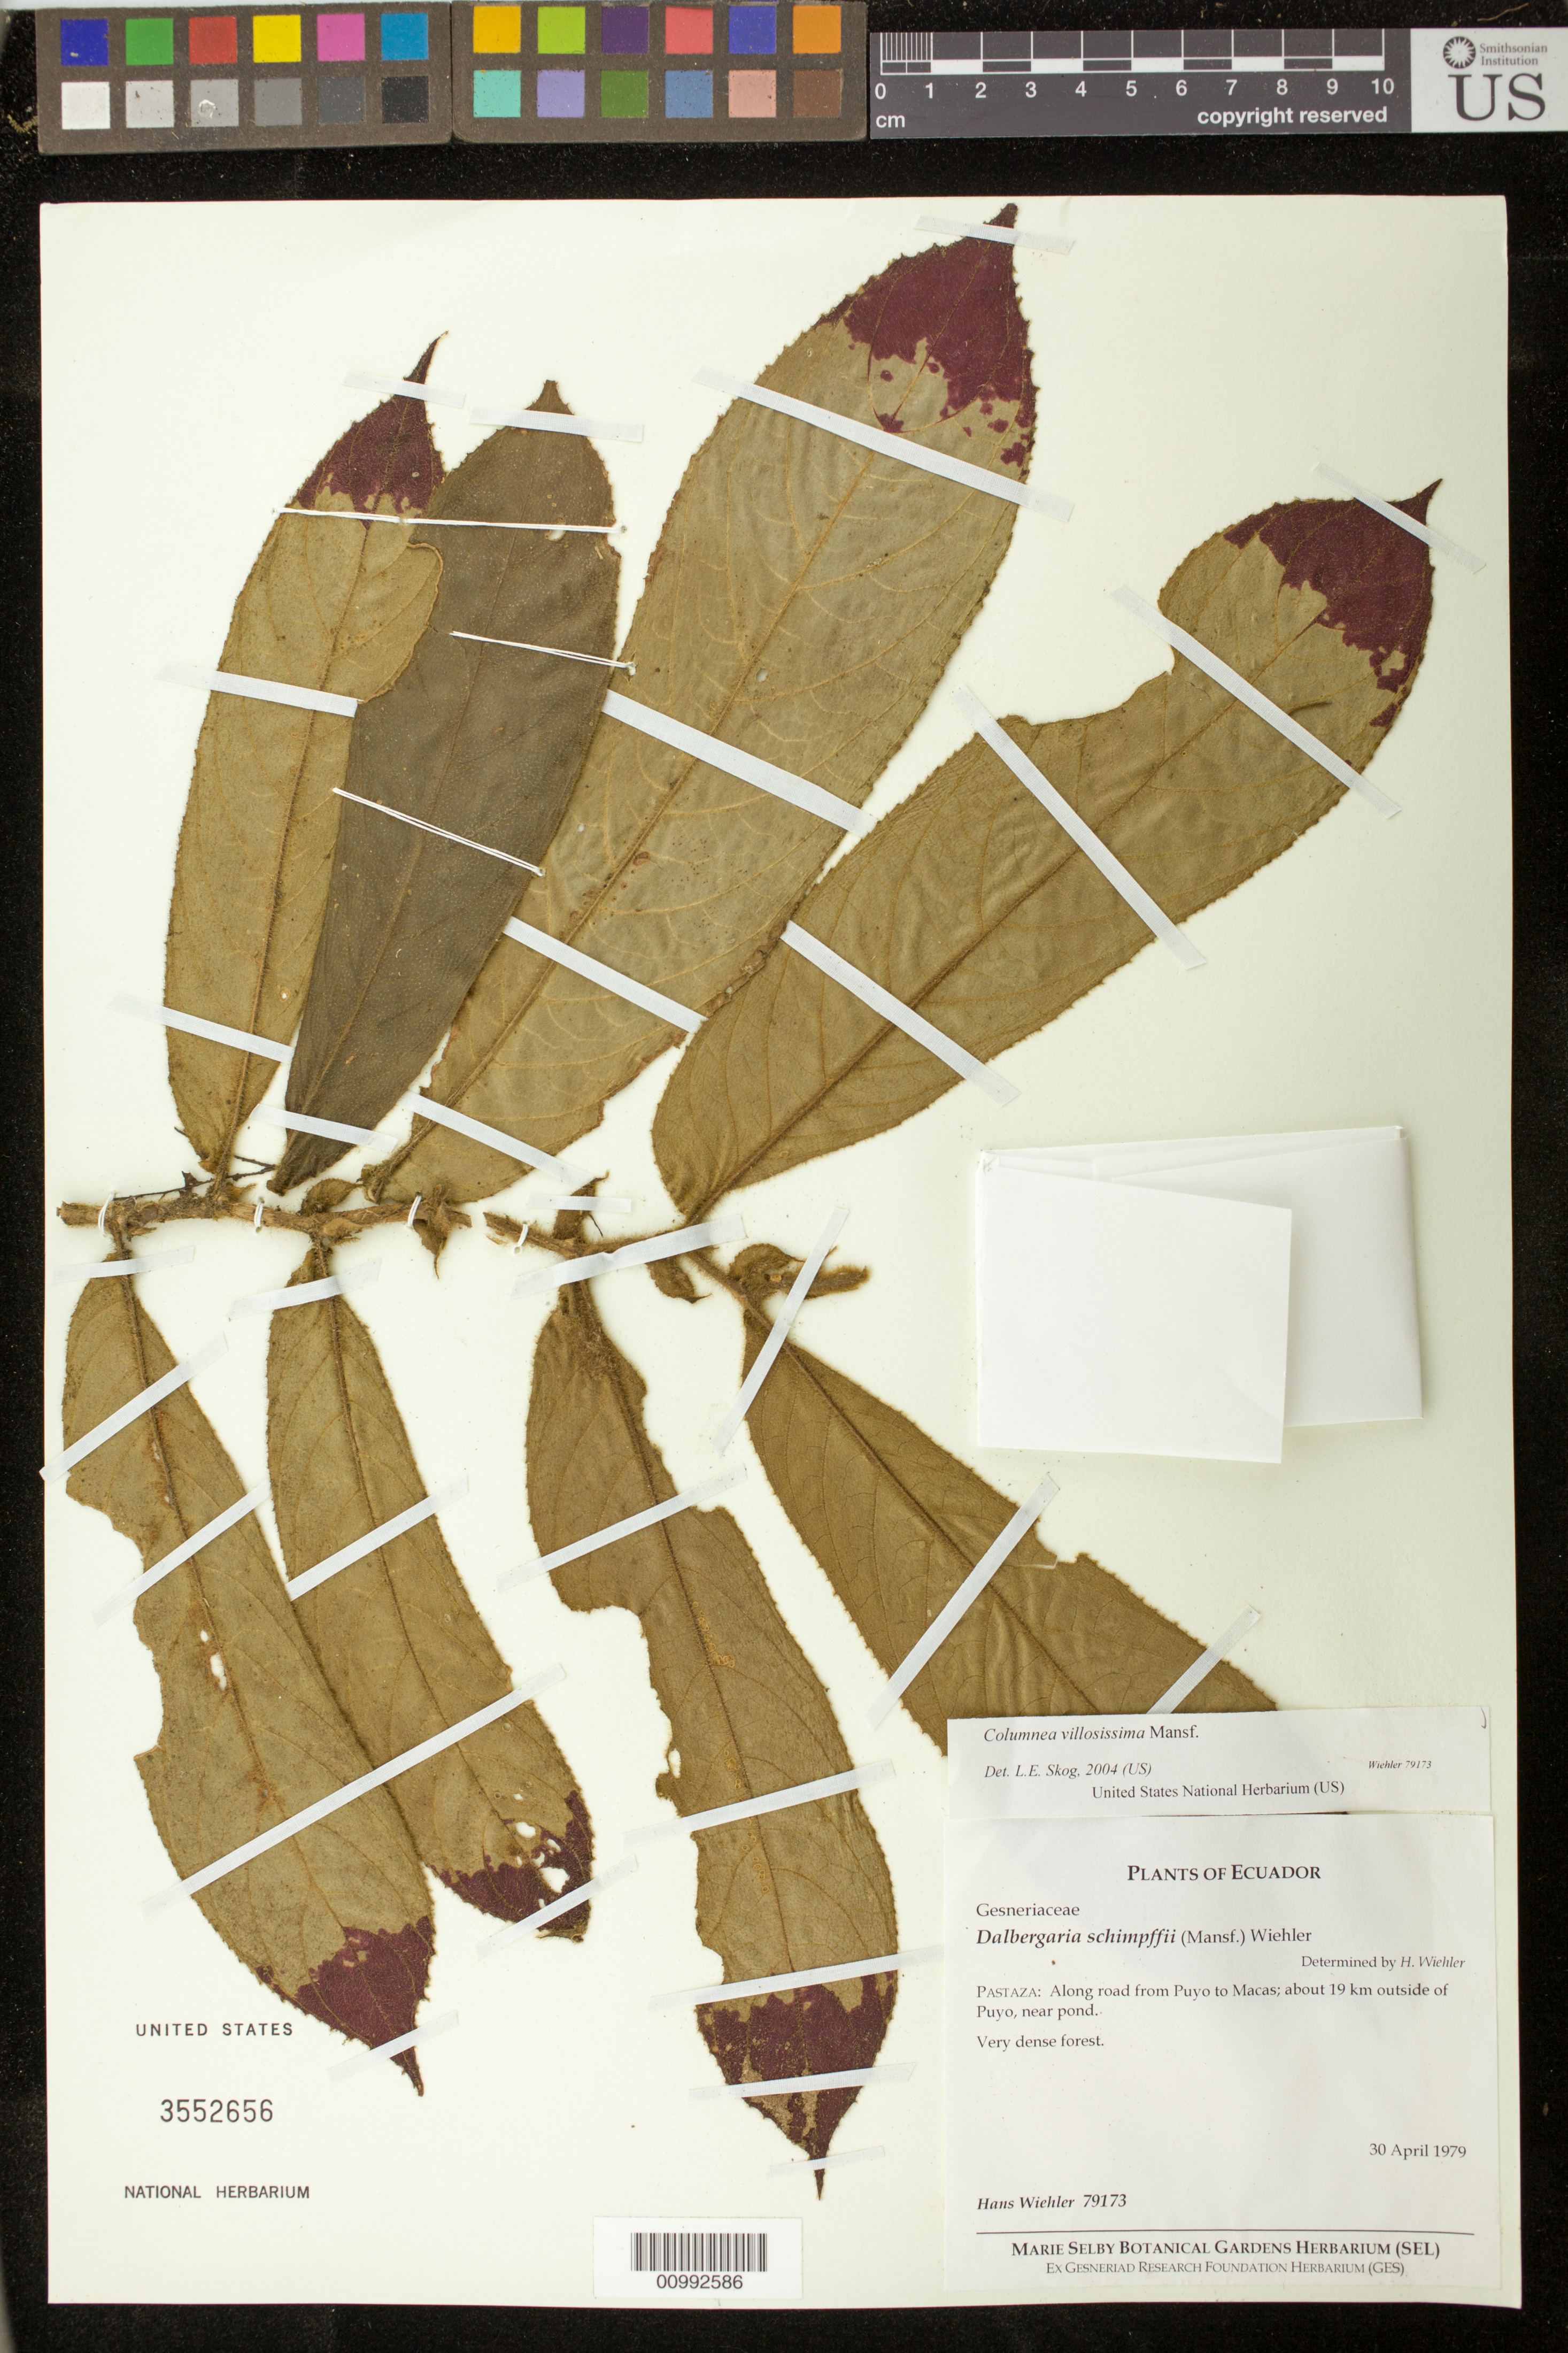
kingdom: Plantae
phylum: Tracheophyta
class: Magnoliopsida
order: Lamiales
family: Gesneriaceae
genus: Columnea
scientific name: Columnea villosissima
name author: Mansf.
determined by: Skog, Laurence E.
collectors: H. J. Wiehler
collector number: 79173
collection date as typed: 30 Apr 1979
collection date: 1979-04-30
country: Ecuador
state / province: Pastaza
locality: Pastaza: along road from Puyo to Macas; about 19 km outside of Puyo, near pond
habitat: Very dense forest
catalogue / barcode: US 3552656